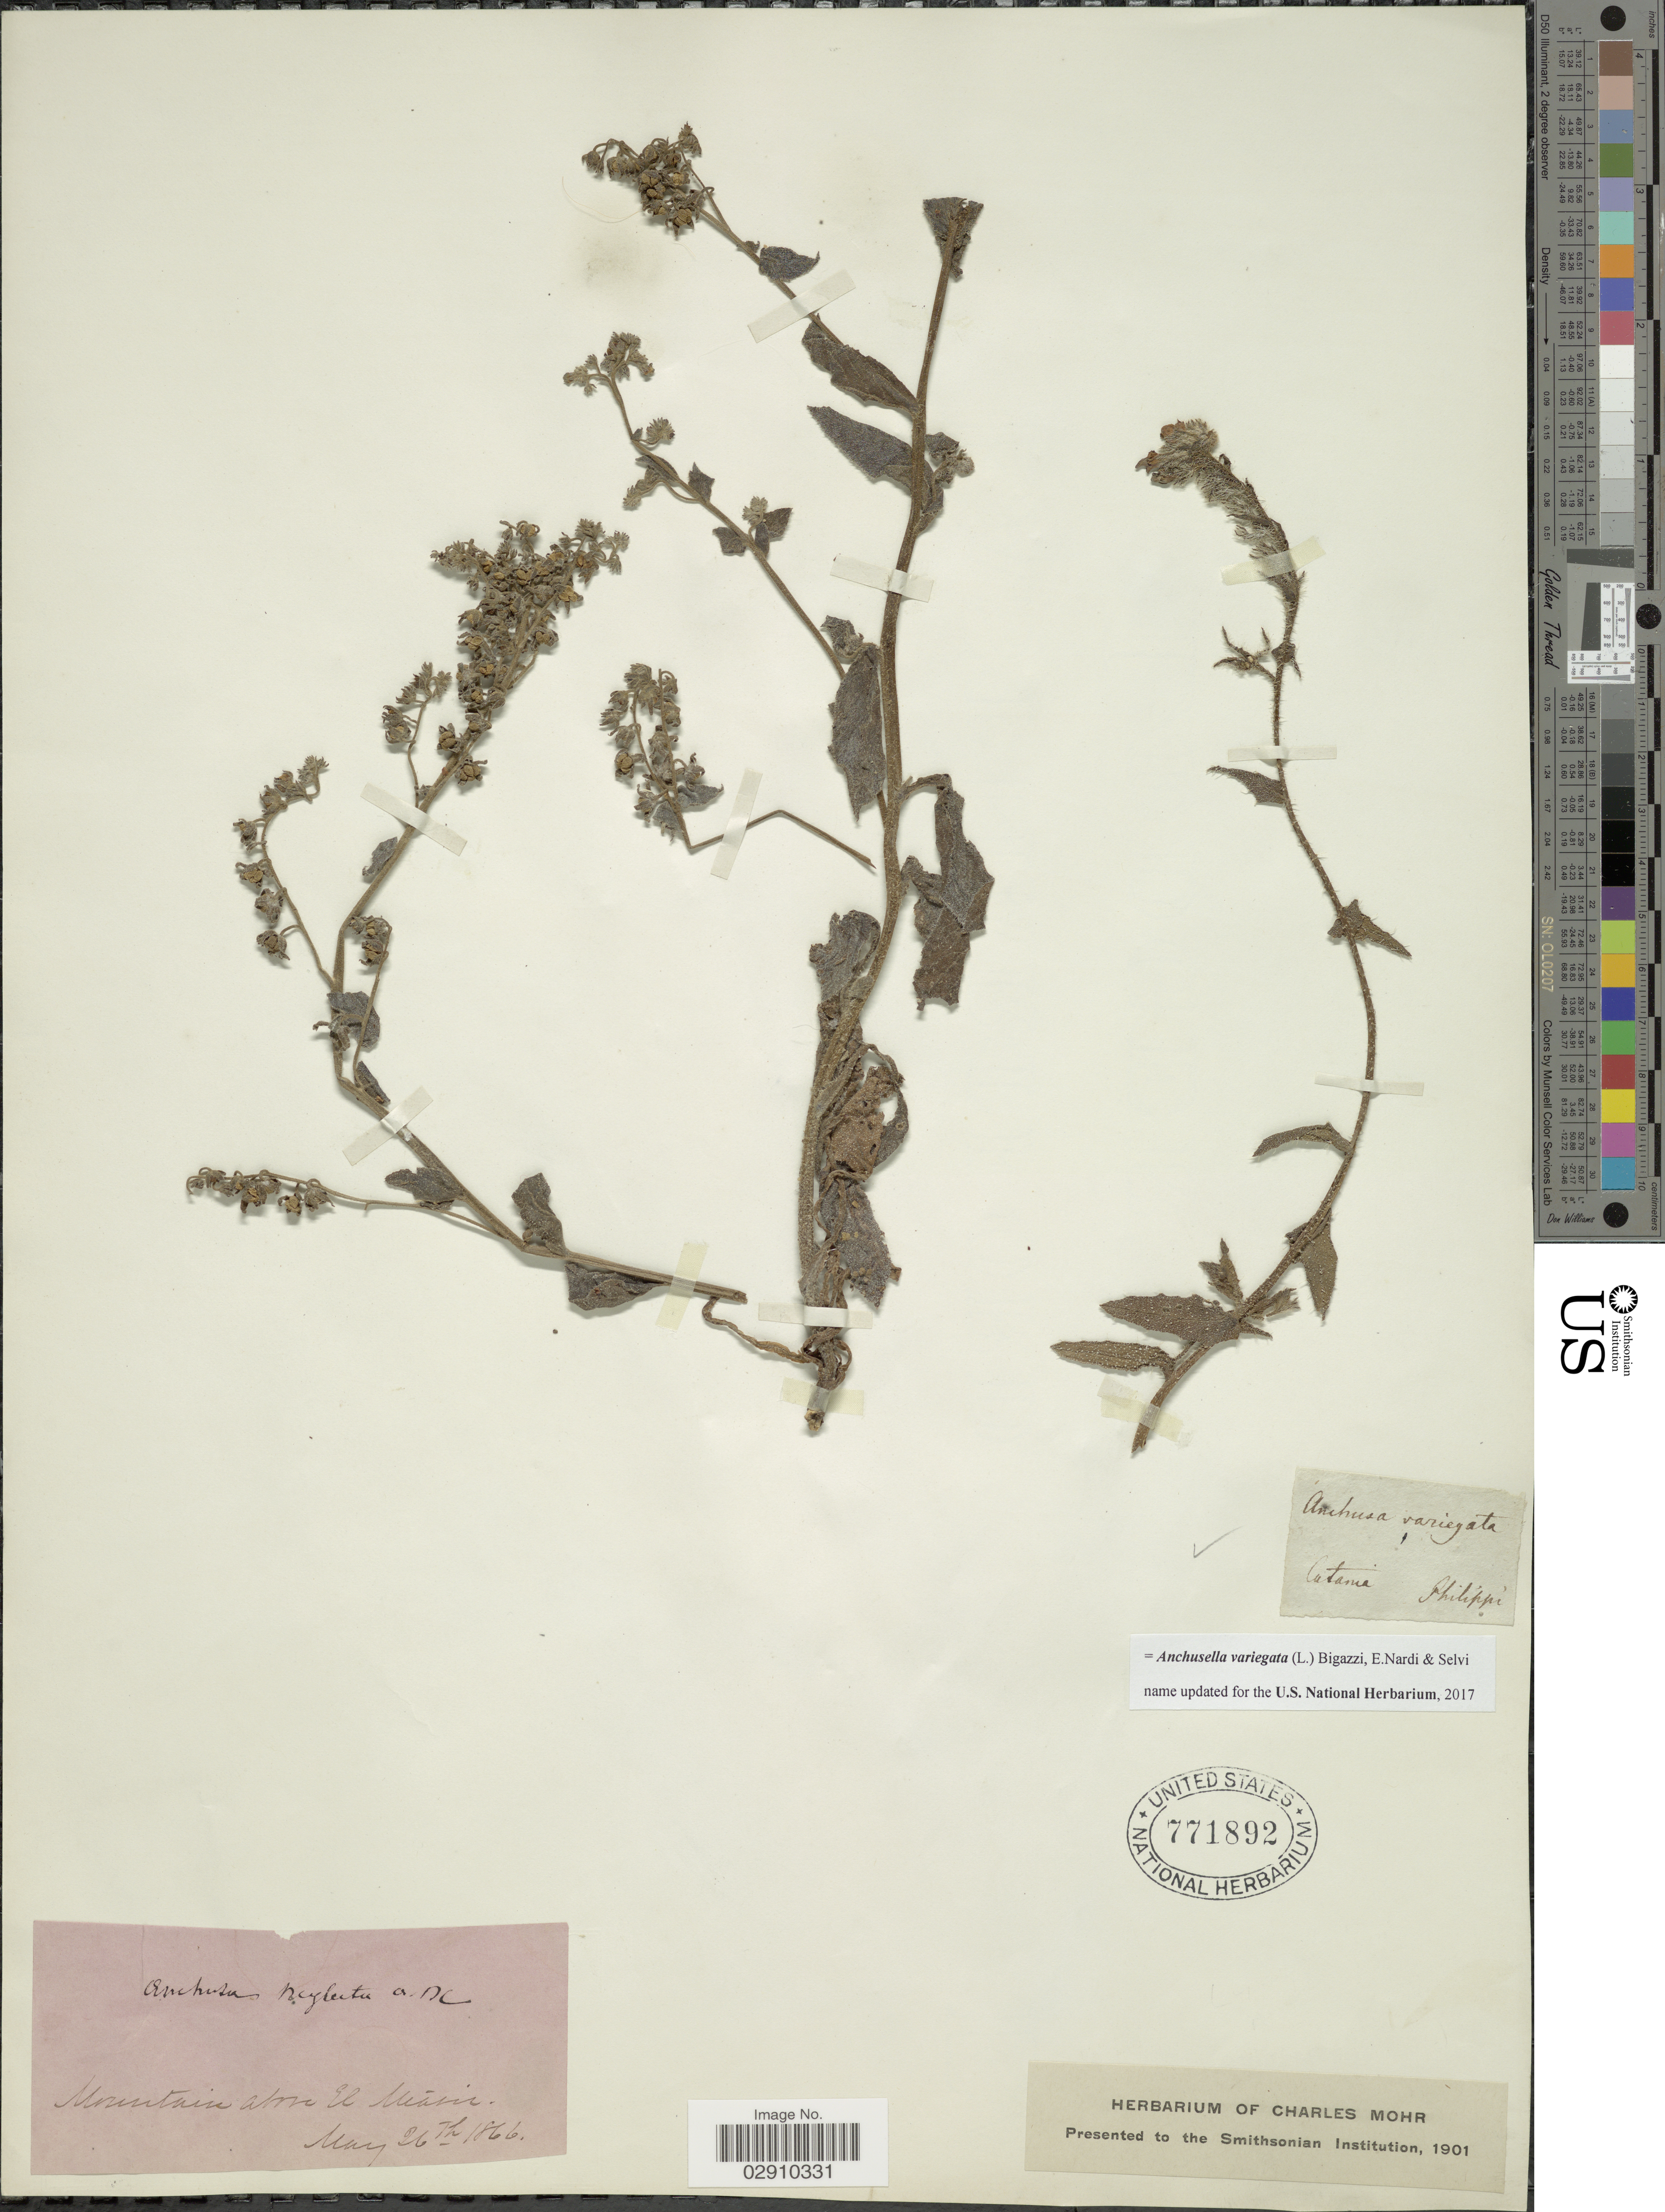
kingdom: Plantae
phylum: Tracheophyta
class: Magnoliopsida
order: Boraginales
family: Boraginaceae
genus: Anchusella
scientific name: Anchusella variegata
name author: (L.) Bigazzi et al.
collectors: ex herb. Charles Mohr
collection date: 1866-05-26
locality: Mountain above El Masin [interpreted].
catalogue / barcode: US 771892